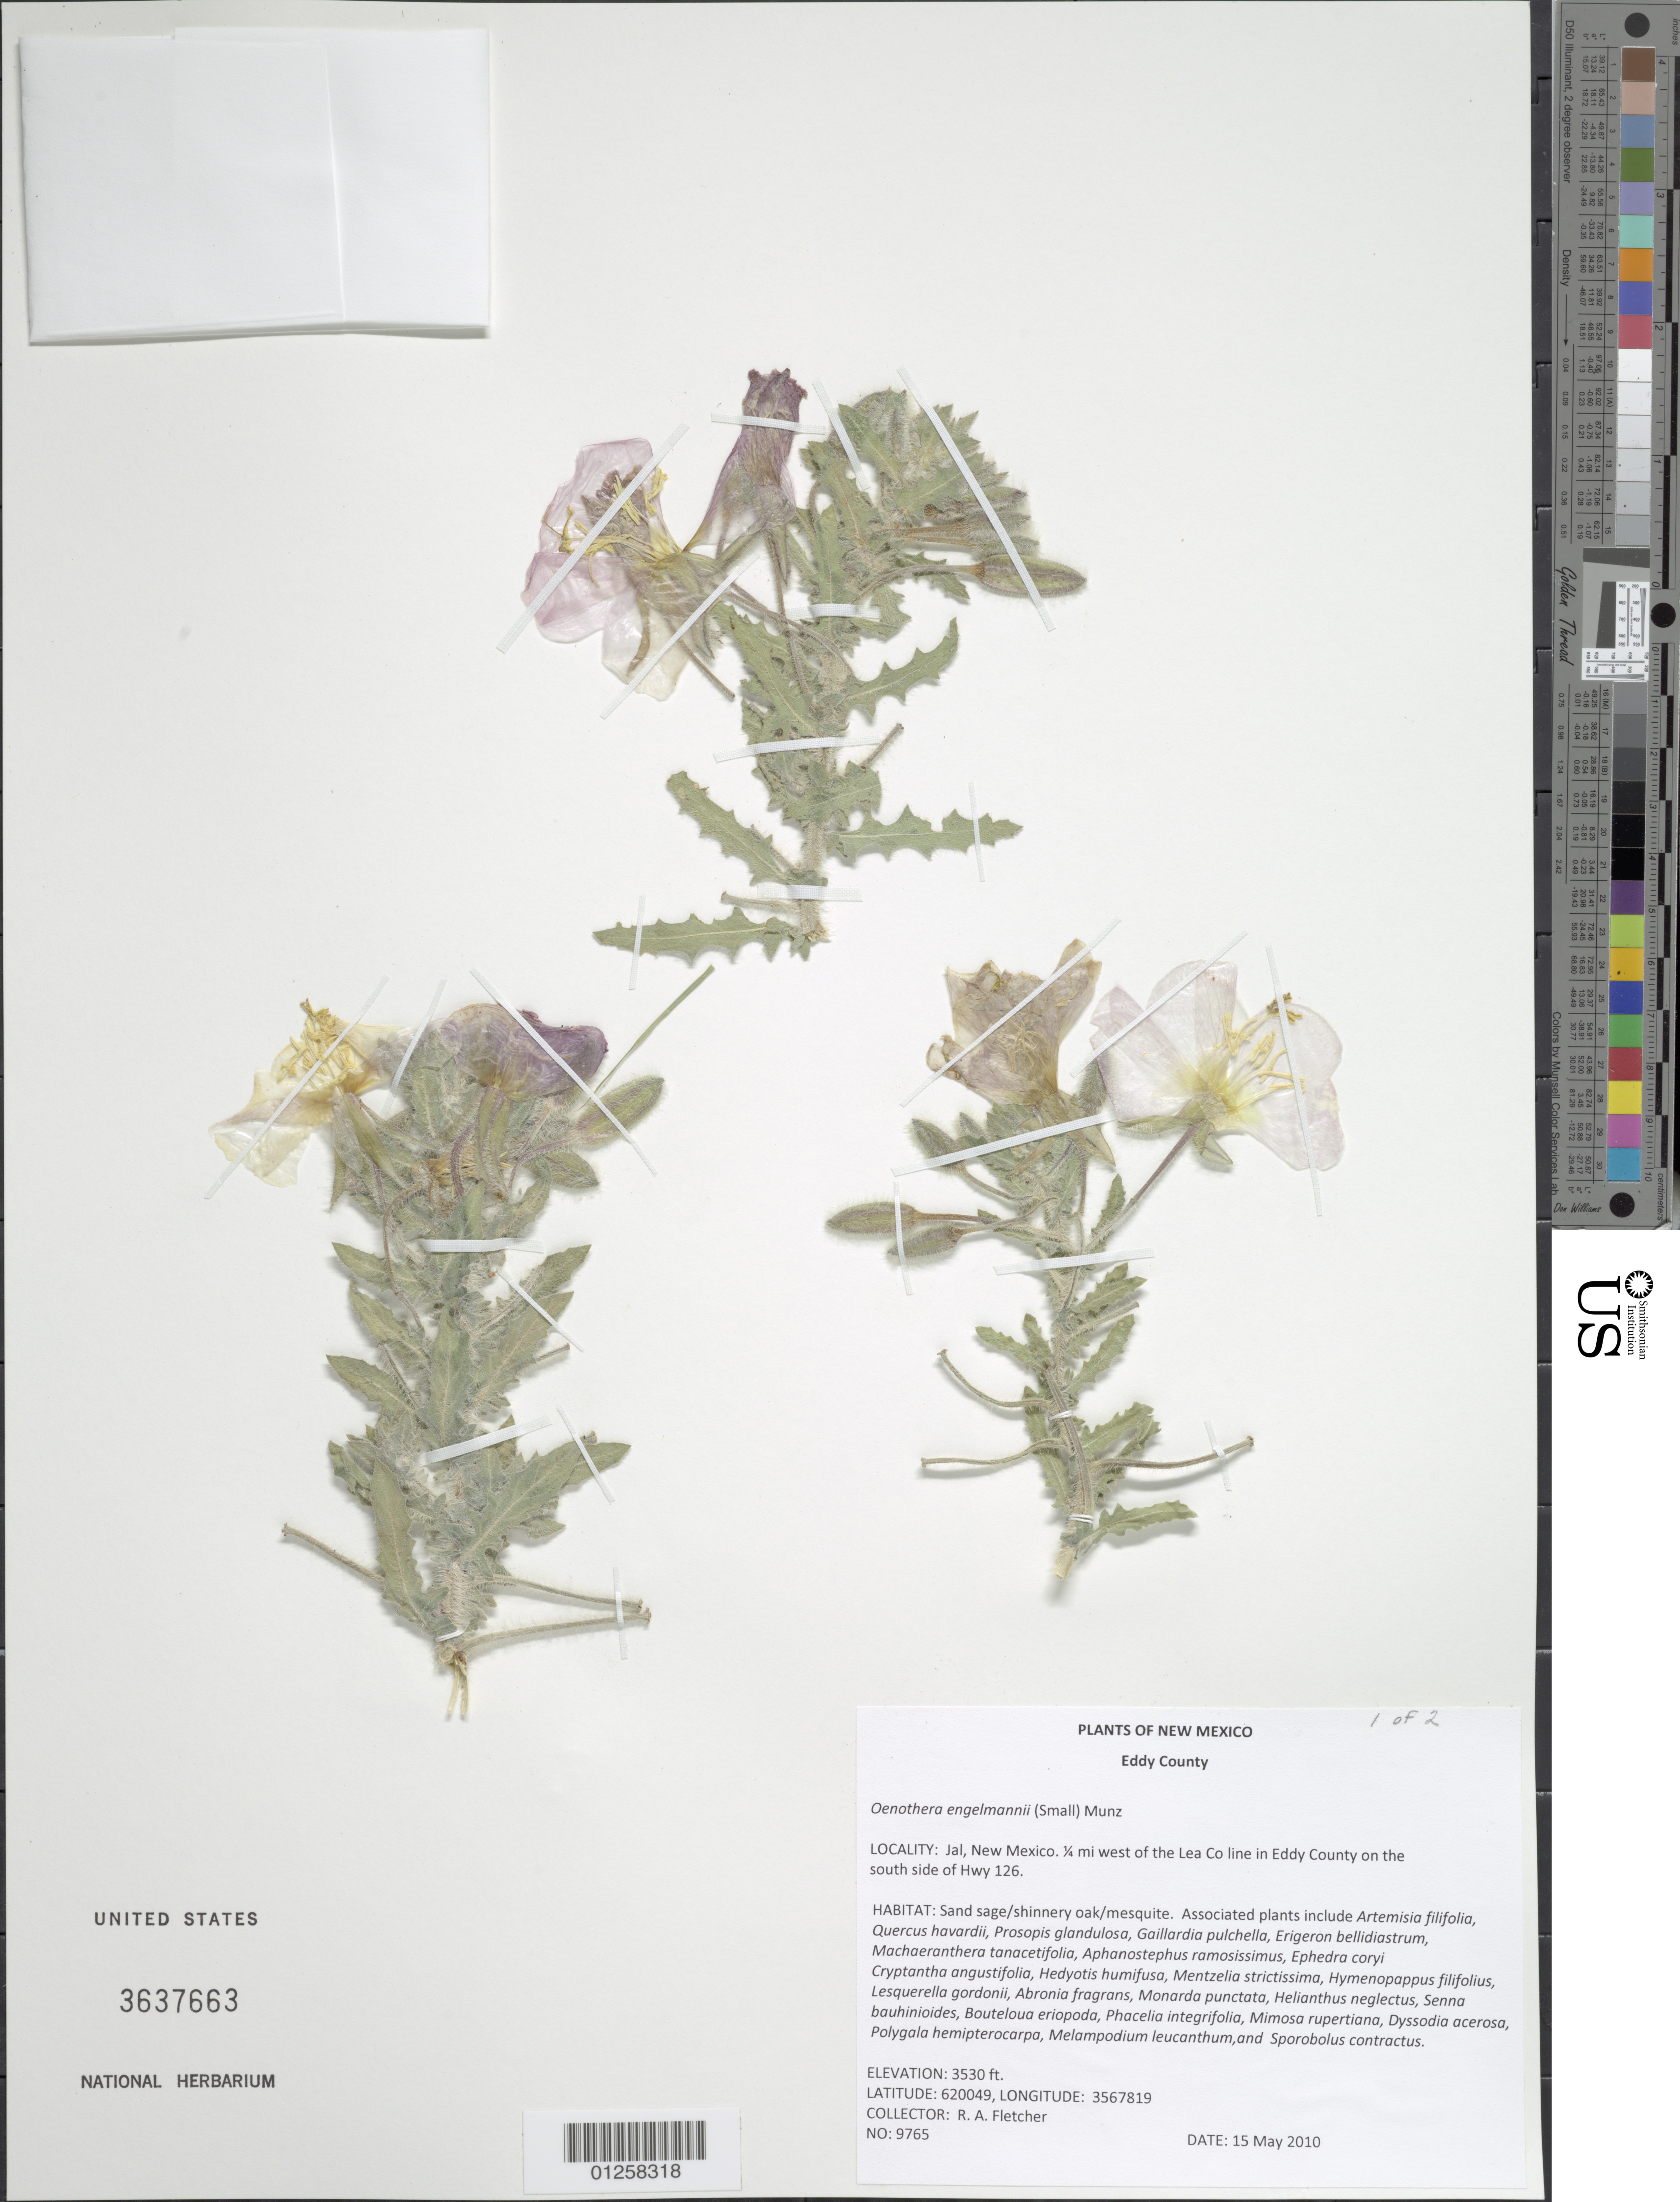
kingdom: Plantae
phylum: Tracheophyta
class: Magnoliopsida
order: Myrtales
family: Onagraceae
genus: Oenothera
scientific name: Oenothera engelmannii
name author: (Small) Munz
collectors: R. A. Fletcher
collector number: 9765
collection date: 2010-05-15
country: United States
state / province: New Mexico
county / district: Eddy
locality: Jal, 1/4 mi west of the Lea Co line in Eddy County on the south side of Hwy 126.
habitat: Sand sage/shinnery oak/mesquite.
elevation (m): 1076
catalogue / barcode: US 3637663